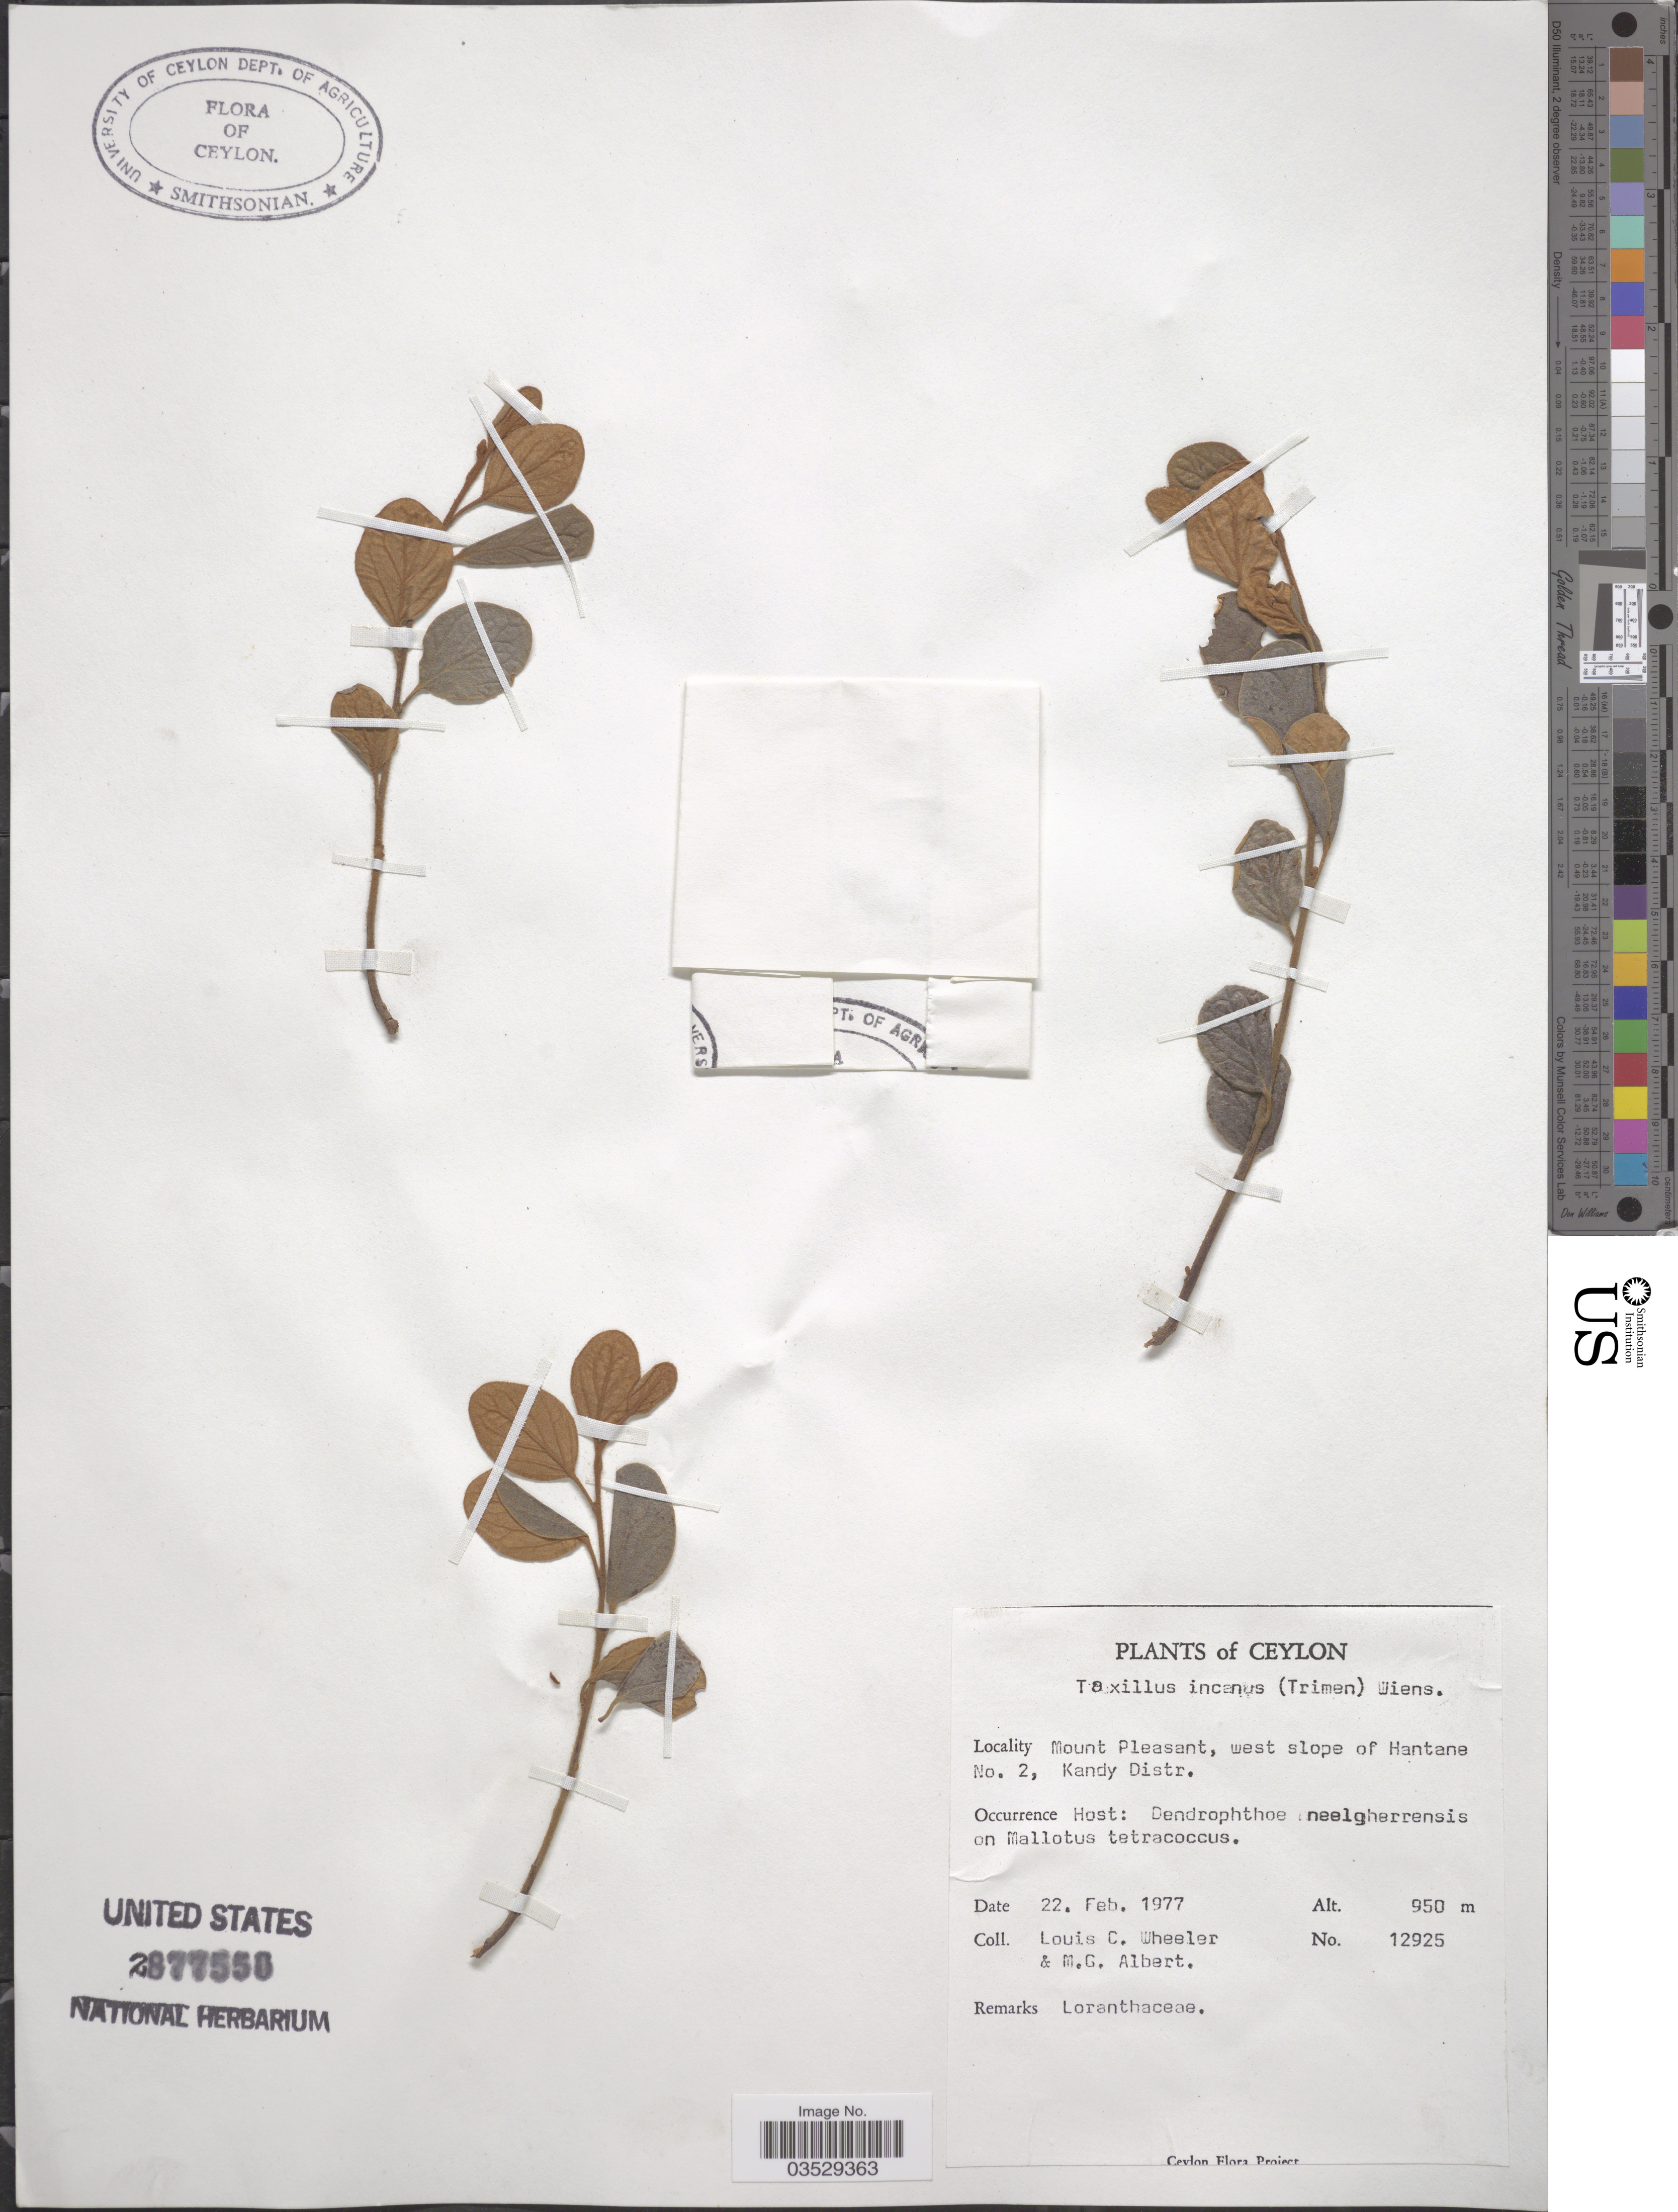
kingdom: Plantae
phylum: Tracheophyta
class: Magnoliopsida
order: Santalales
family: Loranthaceae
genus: Taxillus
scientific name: Taxillus incanus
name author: (Trimen) Wiens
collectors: L. C. Wheeler & M. G. Albert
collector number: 12925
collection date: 1977-02-22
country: Sri Lanka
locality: Ceylon. Mount Pleasant, west slope of Hantane No. 2, Kandy Distr.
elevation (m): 950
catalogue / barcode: US 2877550